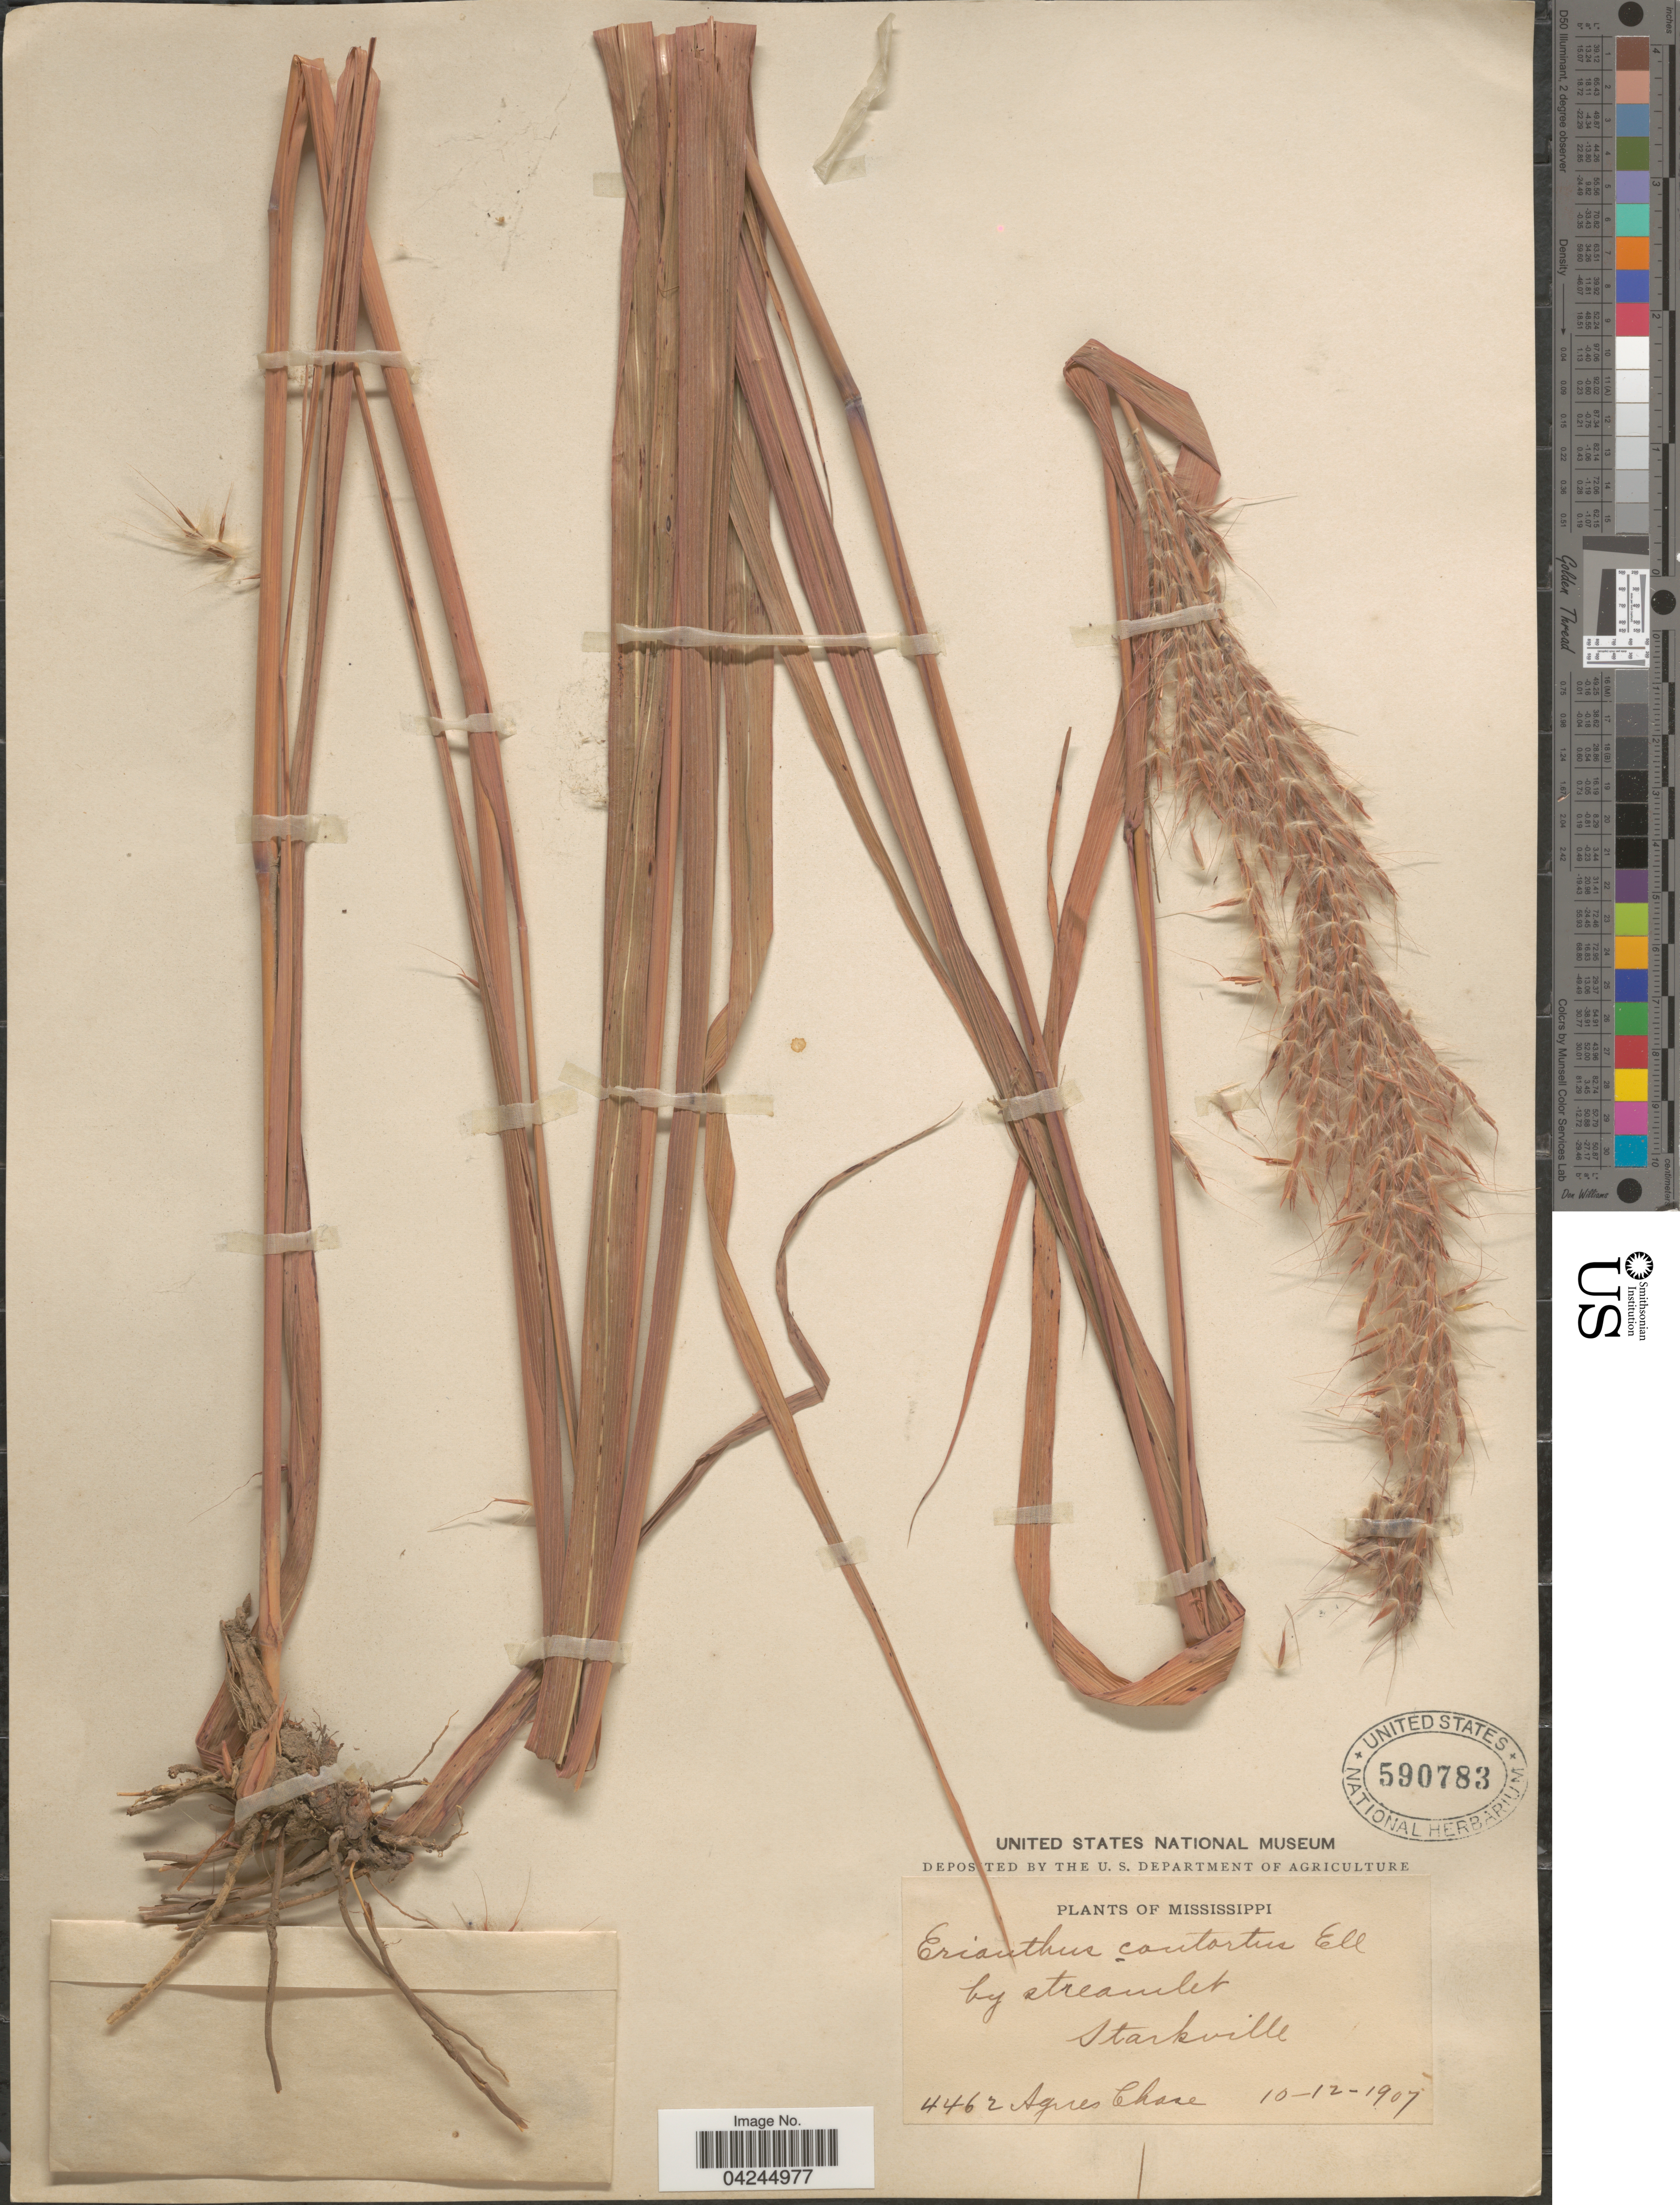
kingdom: Plantae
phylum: Tracheophyta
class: Liliopsida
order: Poales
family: Poaceae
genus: Erianthus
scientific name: Erianthus brevibarbis var. contortus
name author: (Elliott) D.B. Ward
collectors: A. Chase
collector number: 4462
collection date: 1907-10-12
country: United States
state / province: Mississippi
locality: By streamlet, Starkville.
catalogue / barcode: US 590783